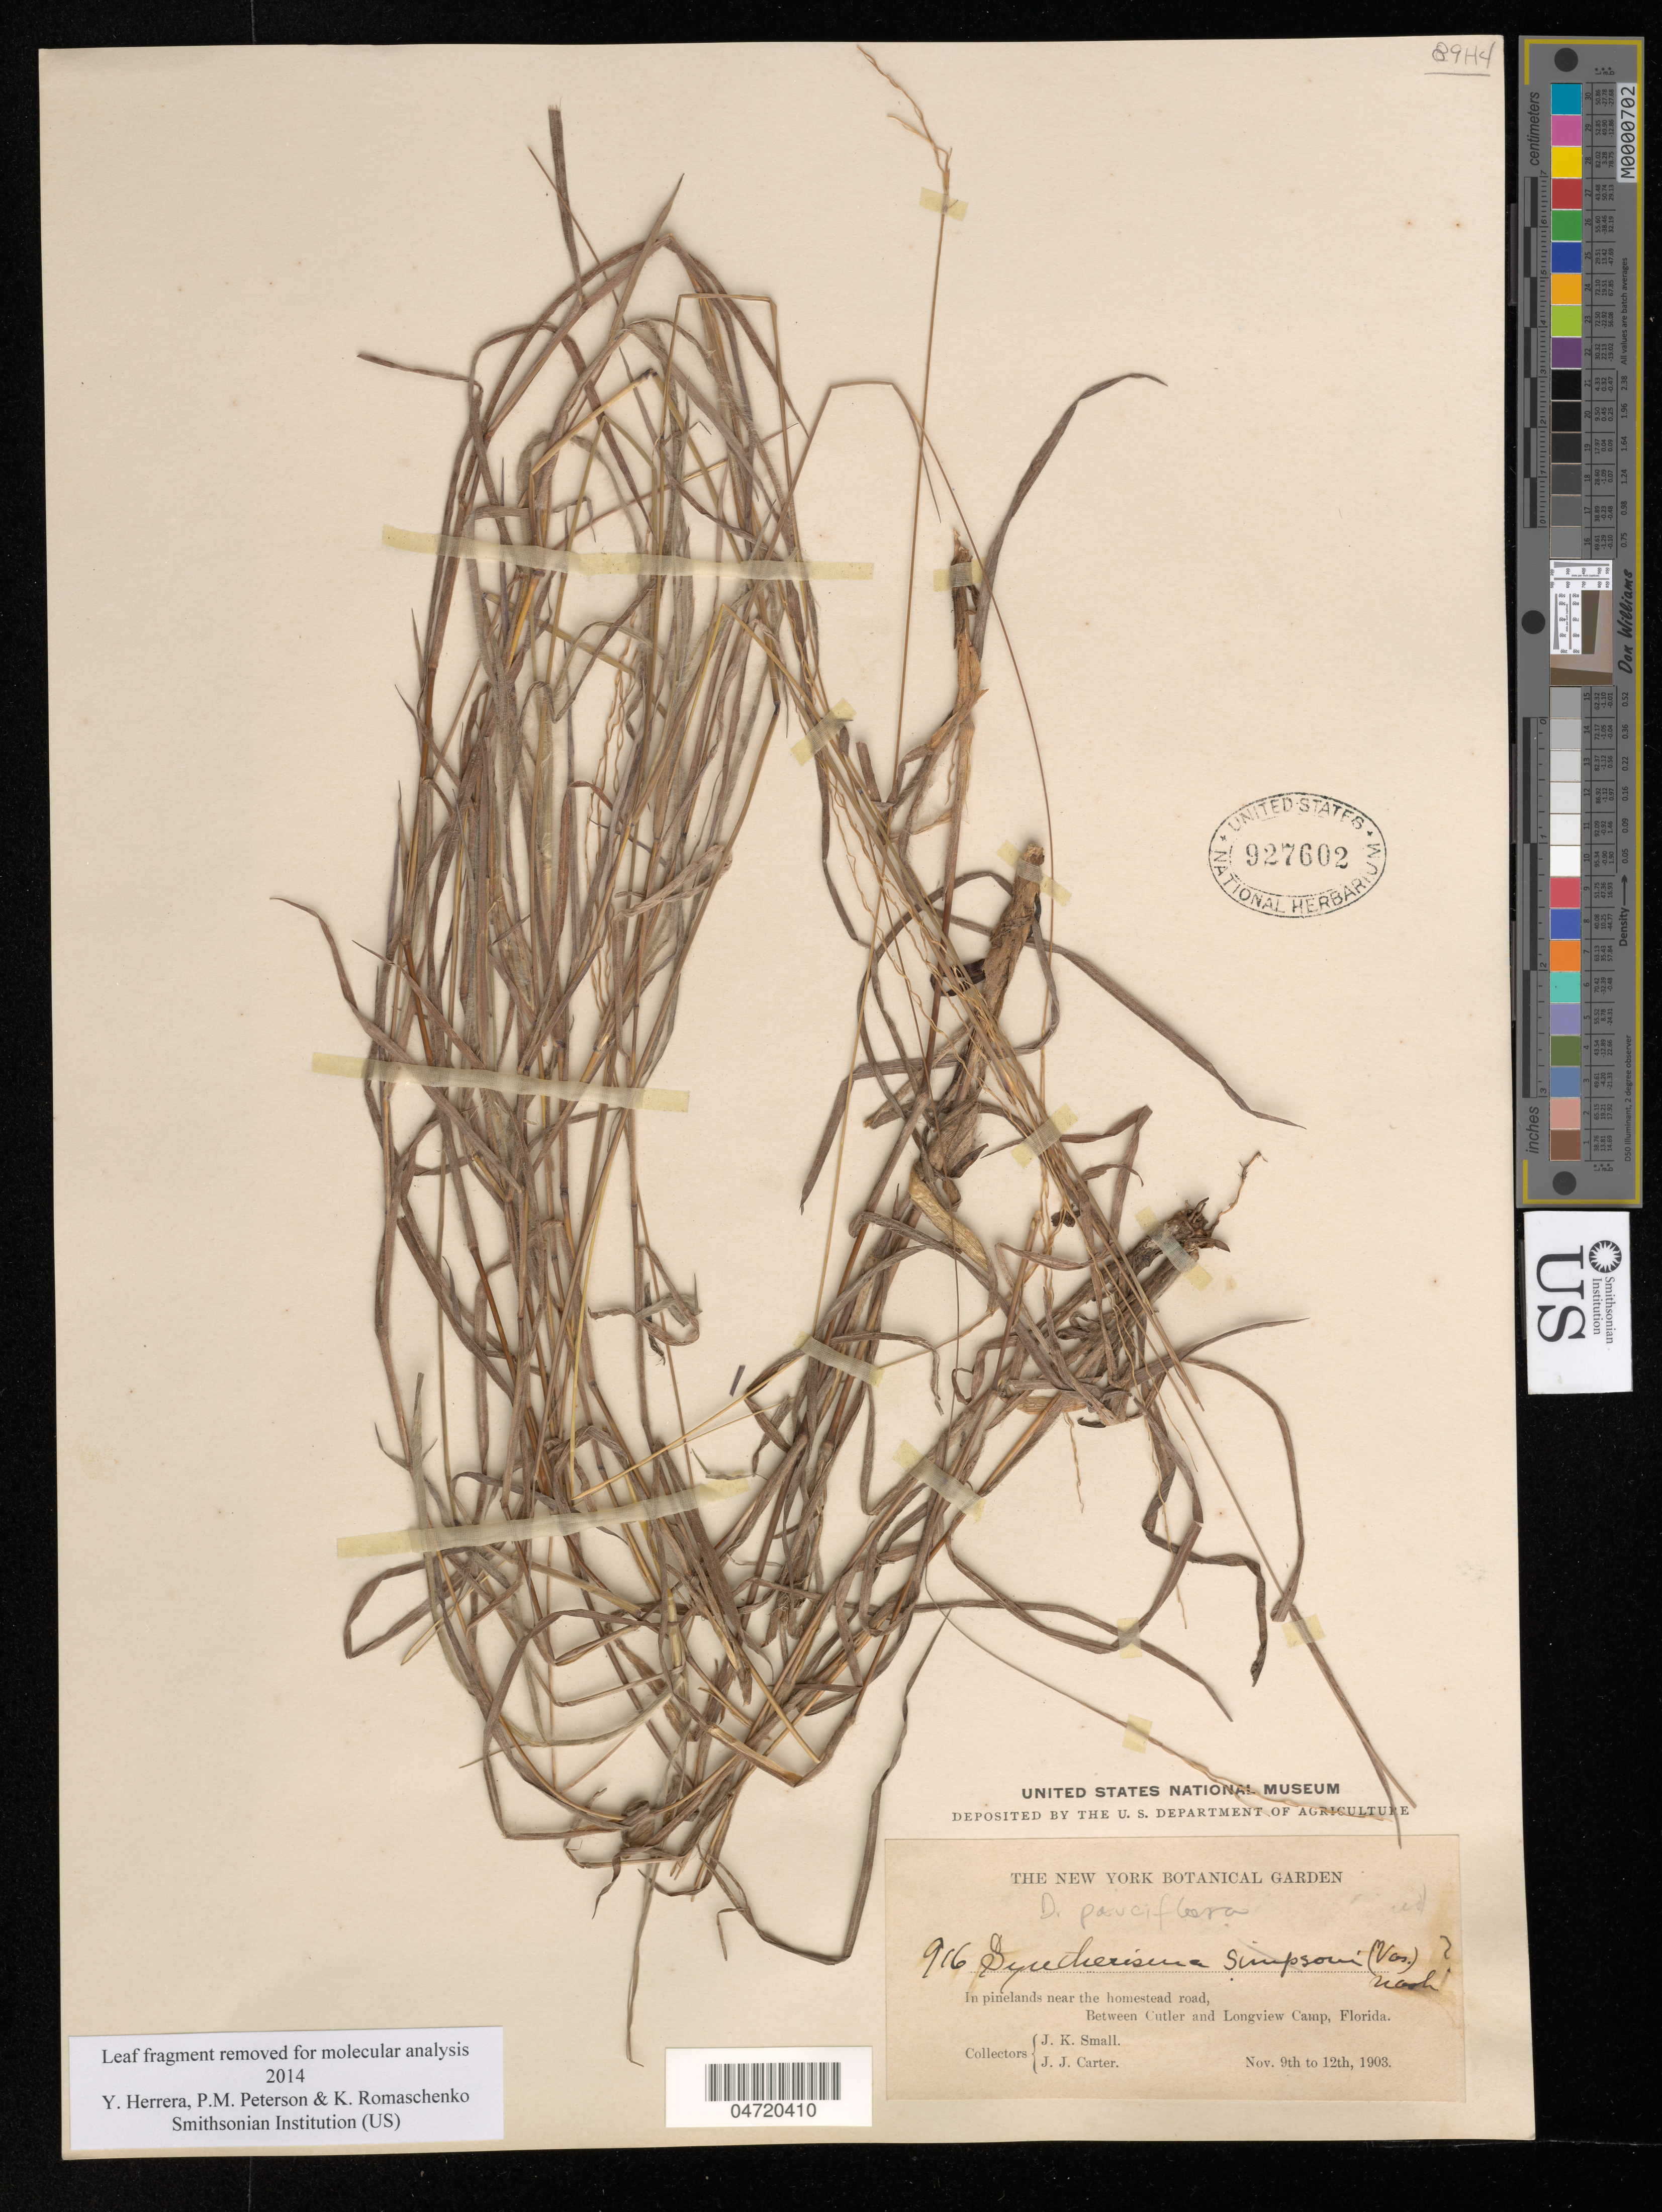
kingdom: Plantae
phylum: Tracheophyta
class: Liliopsida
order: Poales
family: Poaceae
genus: Digitaria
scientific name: Digitaria parviflora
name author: (R. Br.) Hughes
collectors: J. K. Small & J. Carter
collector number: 916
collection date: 1903-11-09/1903-11-12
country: United States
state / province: Florida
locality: In pinelands near the homestead road, Between Cutler and Longview Camp.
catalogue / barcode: US 927602